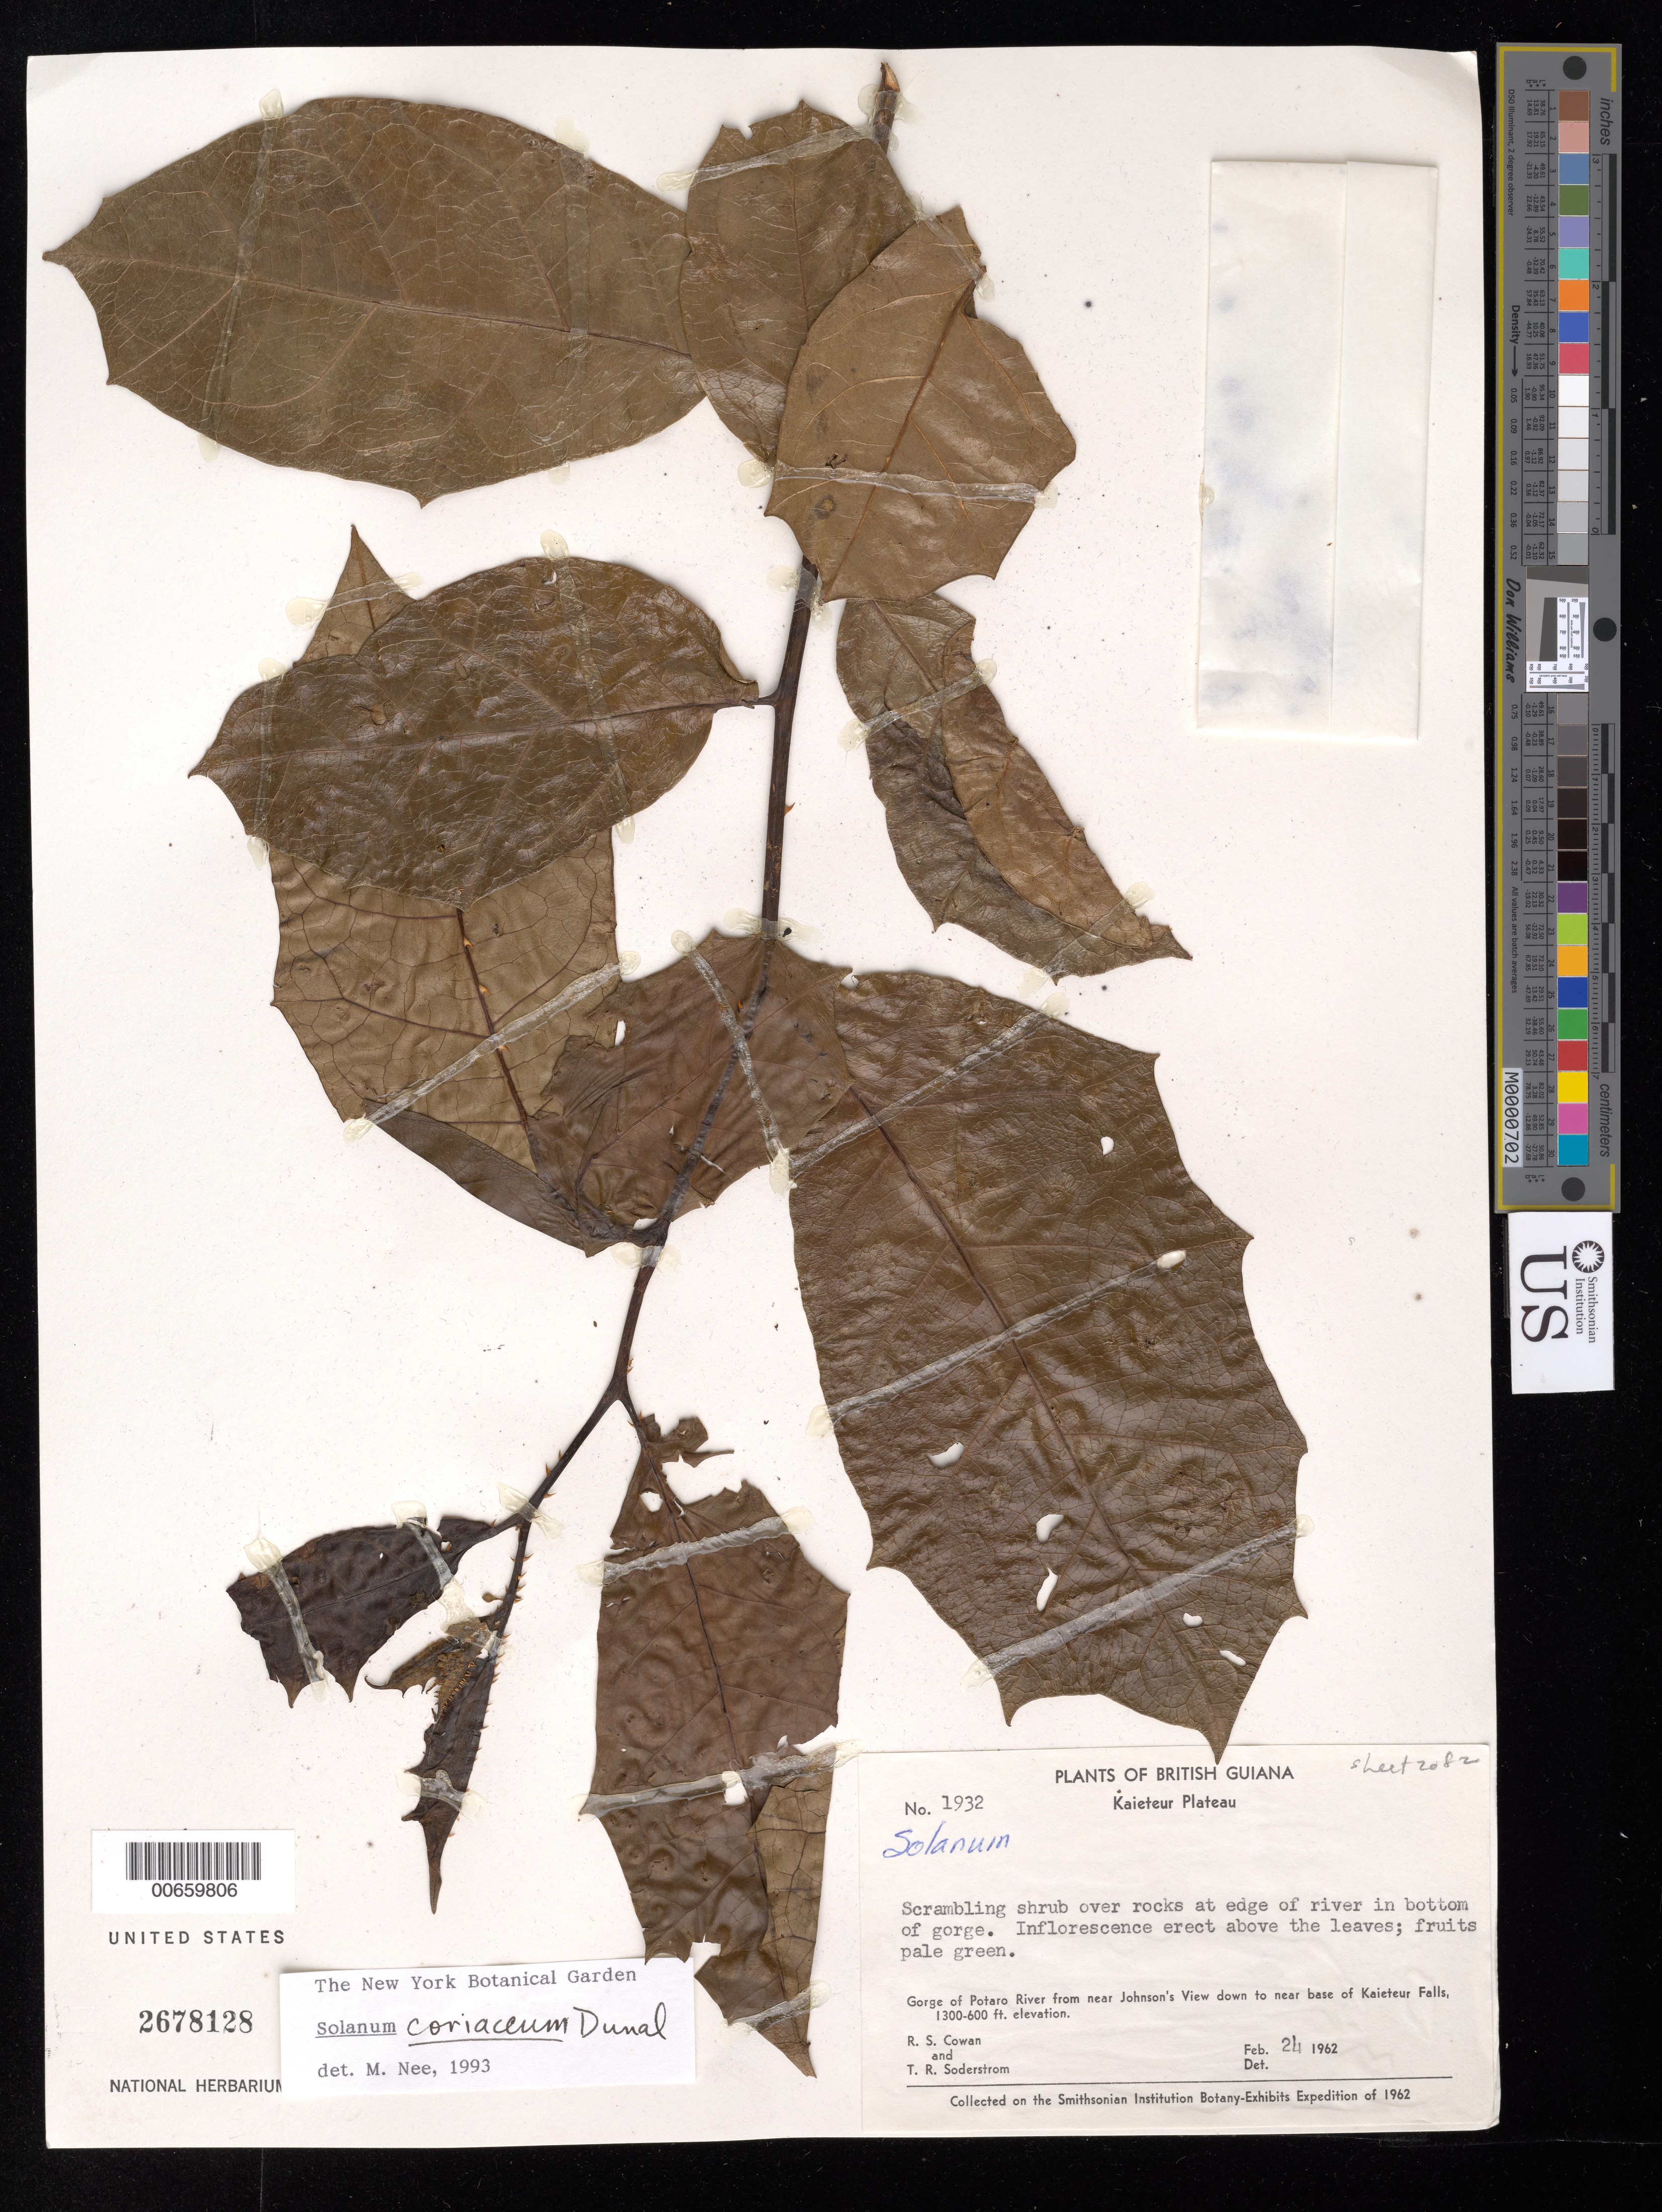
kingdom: Plantae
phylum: Tracheophyta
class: Magnoliopsida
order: Solanales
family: Solanaceae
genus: Solanum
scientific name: Solanum coriaceum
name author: Dunal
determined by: Nee, M.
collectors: R. S. Cowan & T. R. Soderstrom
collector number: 1932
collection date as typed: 24 Feb 1962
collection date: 1962-02-24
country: Guyana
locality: Kaieteur Plateau, Potaro River, near Johnson's View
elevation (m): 183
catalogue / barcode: US 2678128